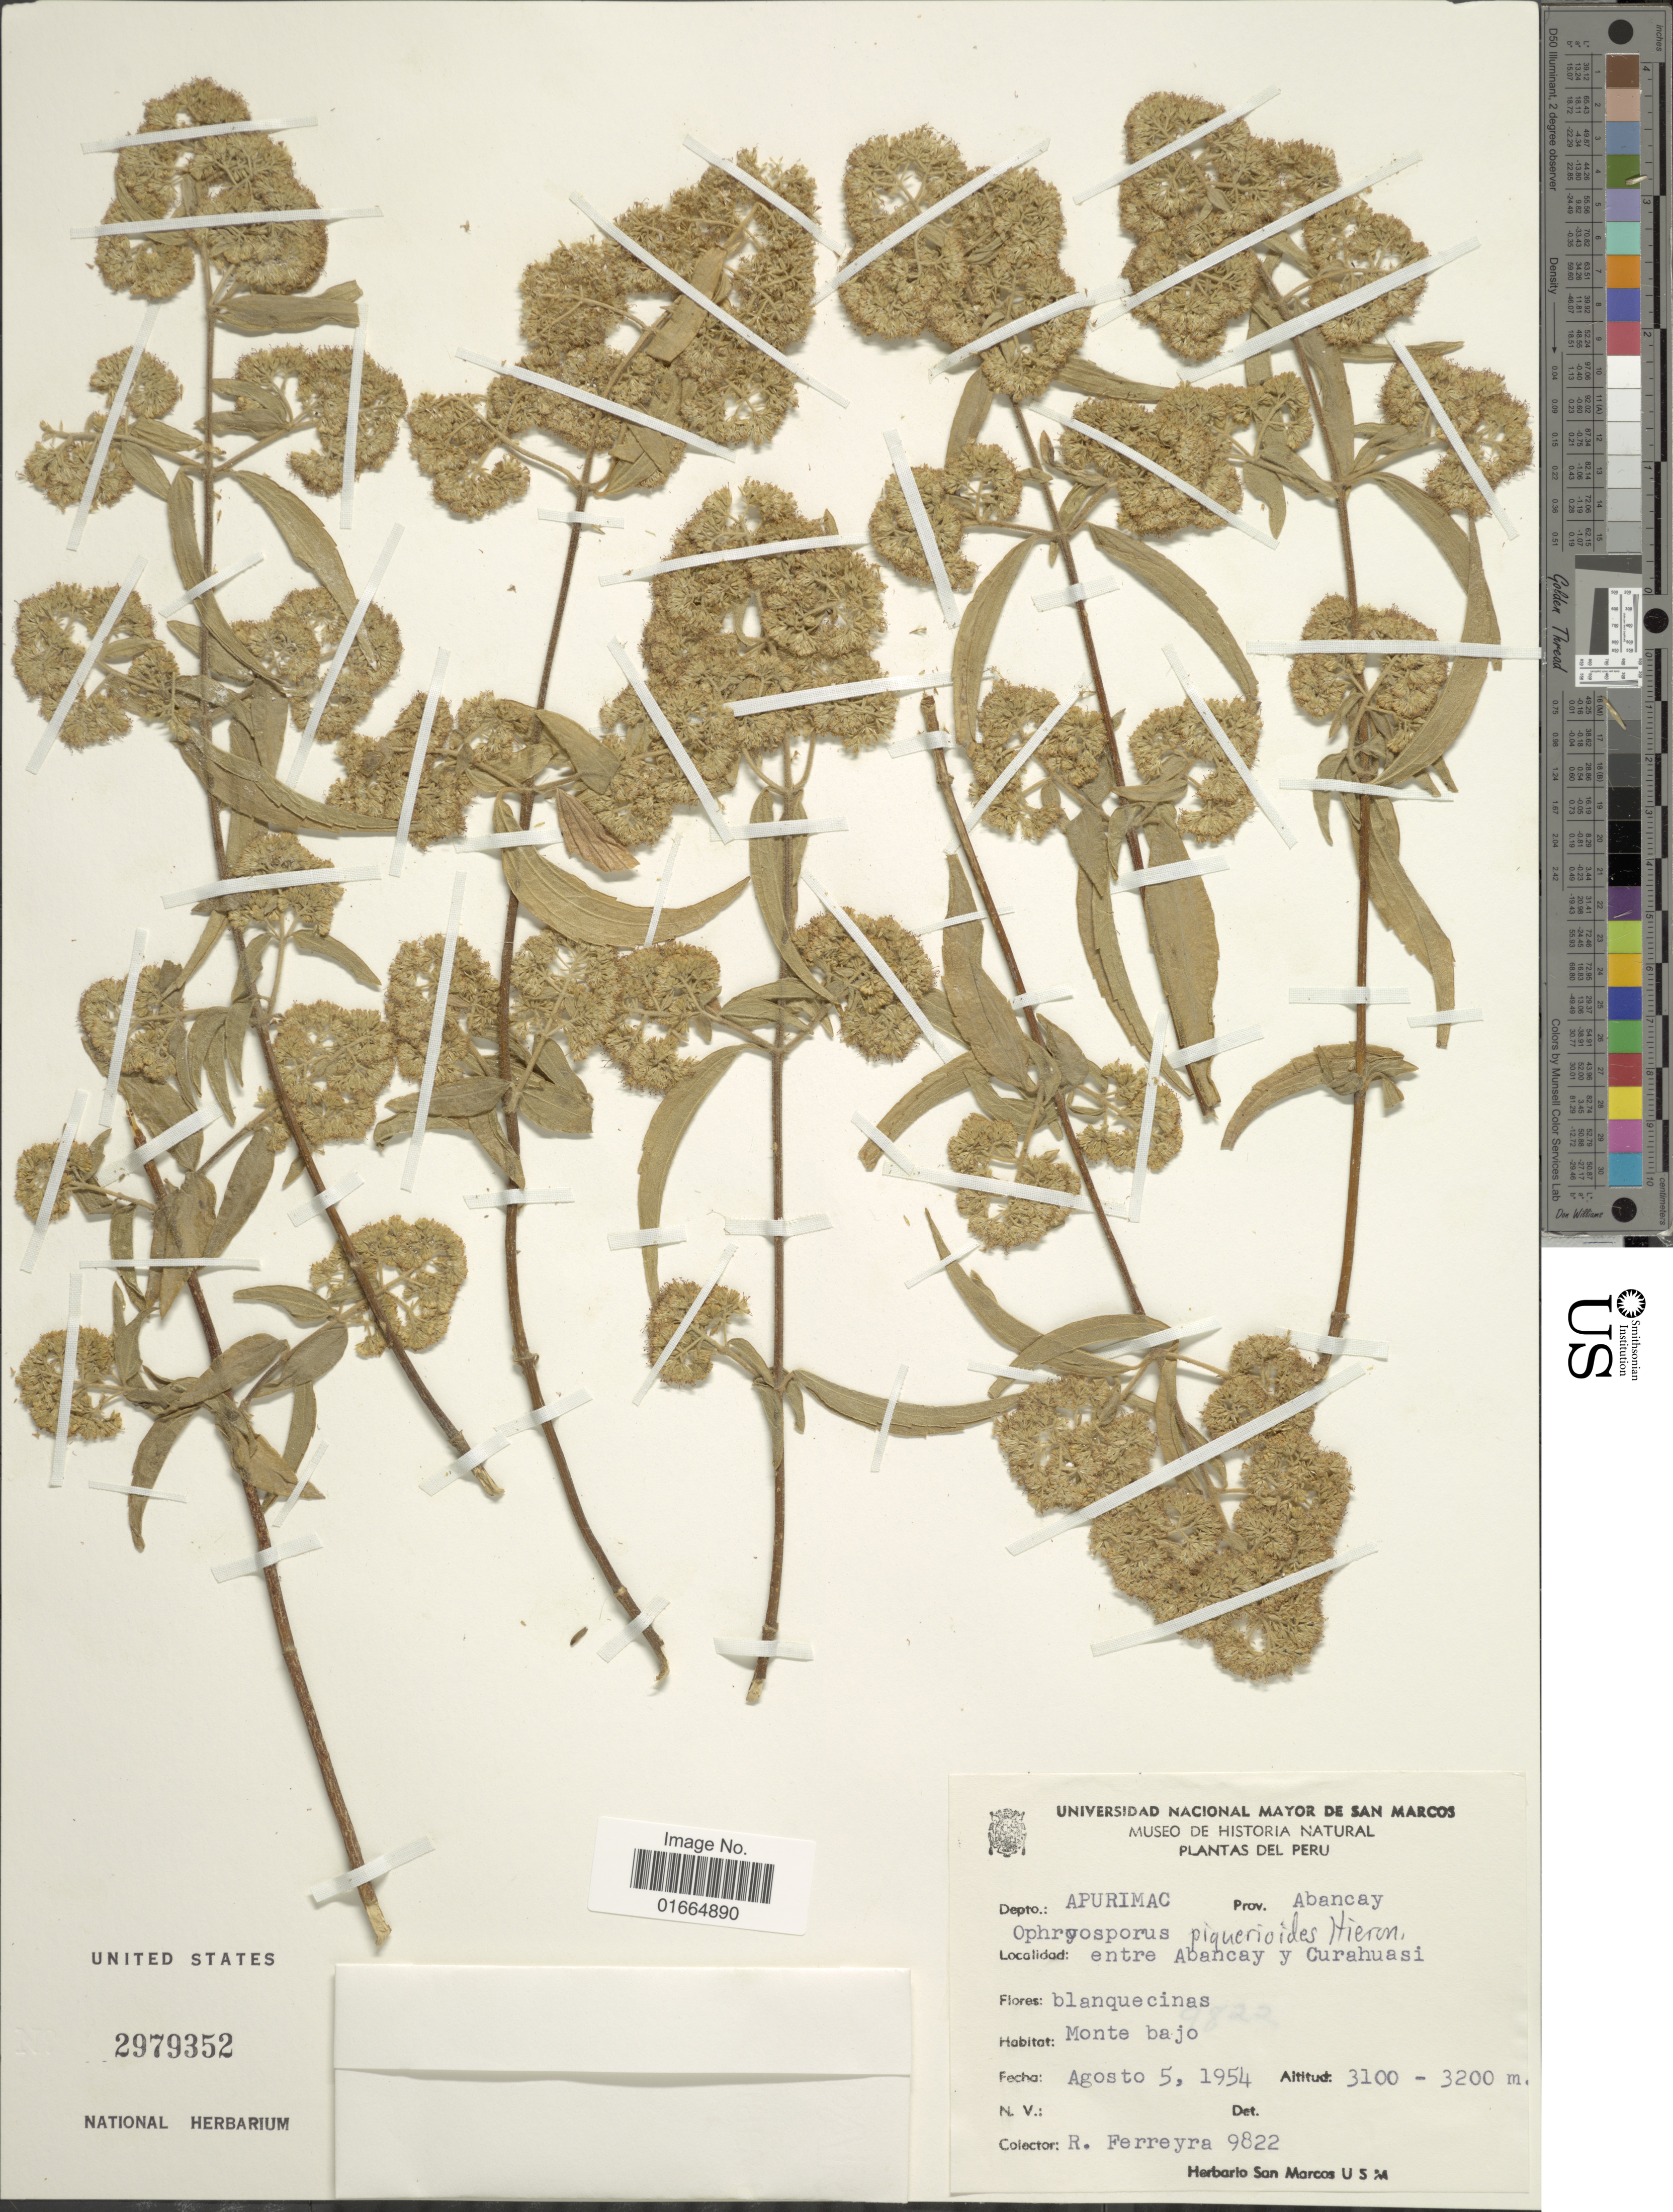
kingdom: Plantae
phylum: Tracheophyta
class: Magnoliopsida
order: Asterales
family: Asteraceae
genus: Ophryosporus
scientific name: Ophryosporus piquerioides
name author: (DC.) Benth. ex Baker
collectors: R. A. Ferreyra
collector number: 9822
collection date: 1954-08-05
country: Peru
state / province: Apurímac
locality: Depto.: Apurimac. Prov. Abancay/ Entre Abacay y Curahuasi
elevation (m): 3100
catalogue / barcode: US 2979352